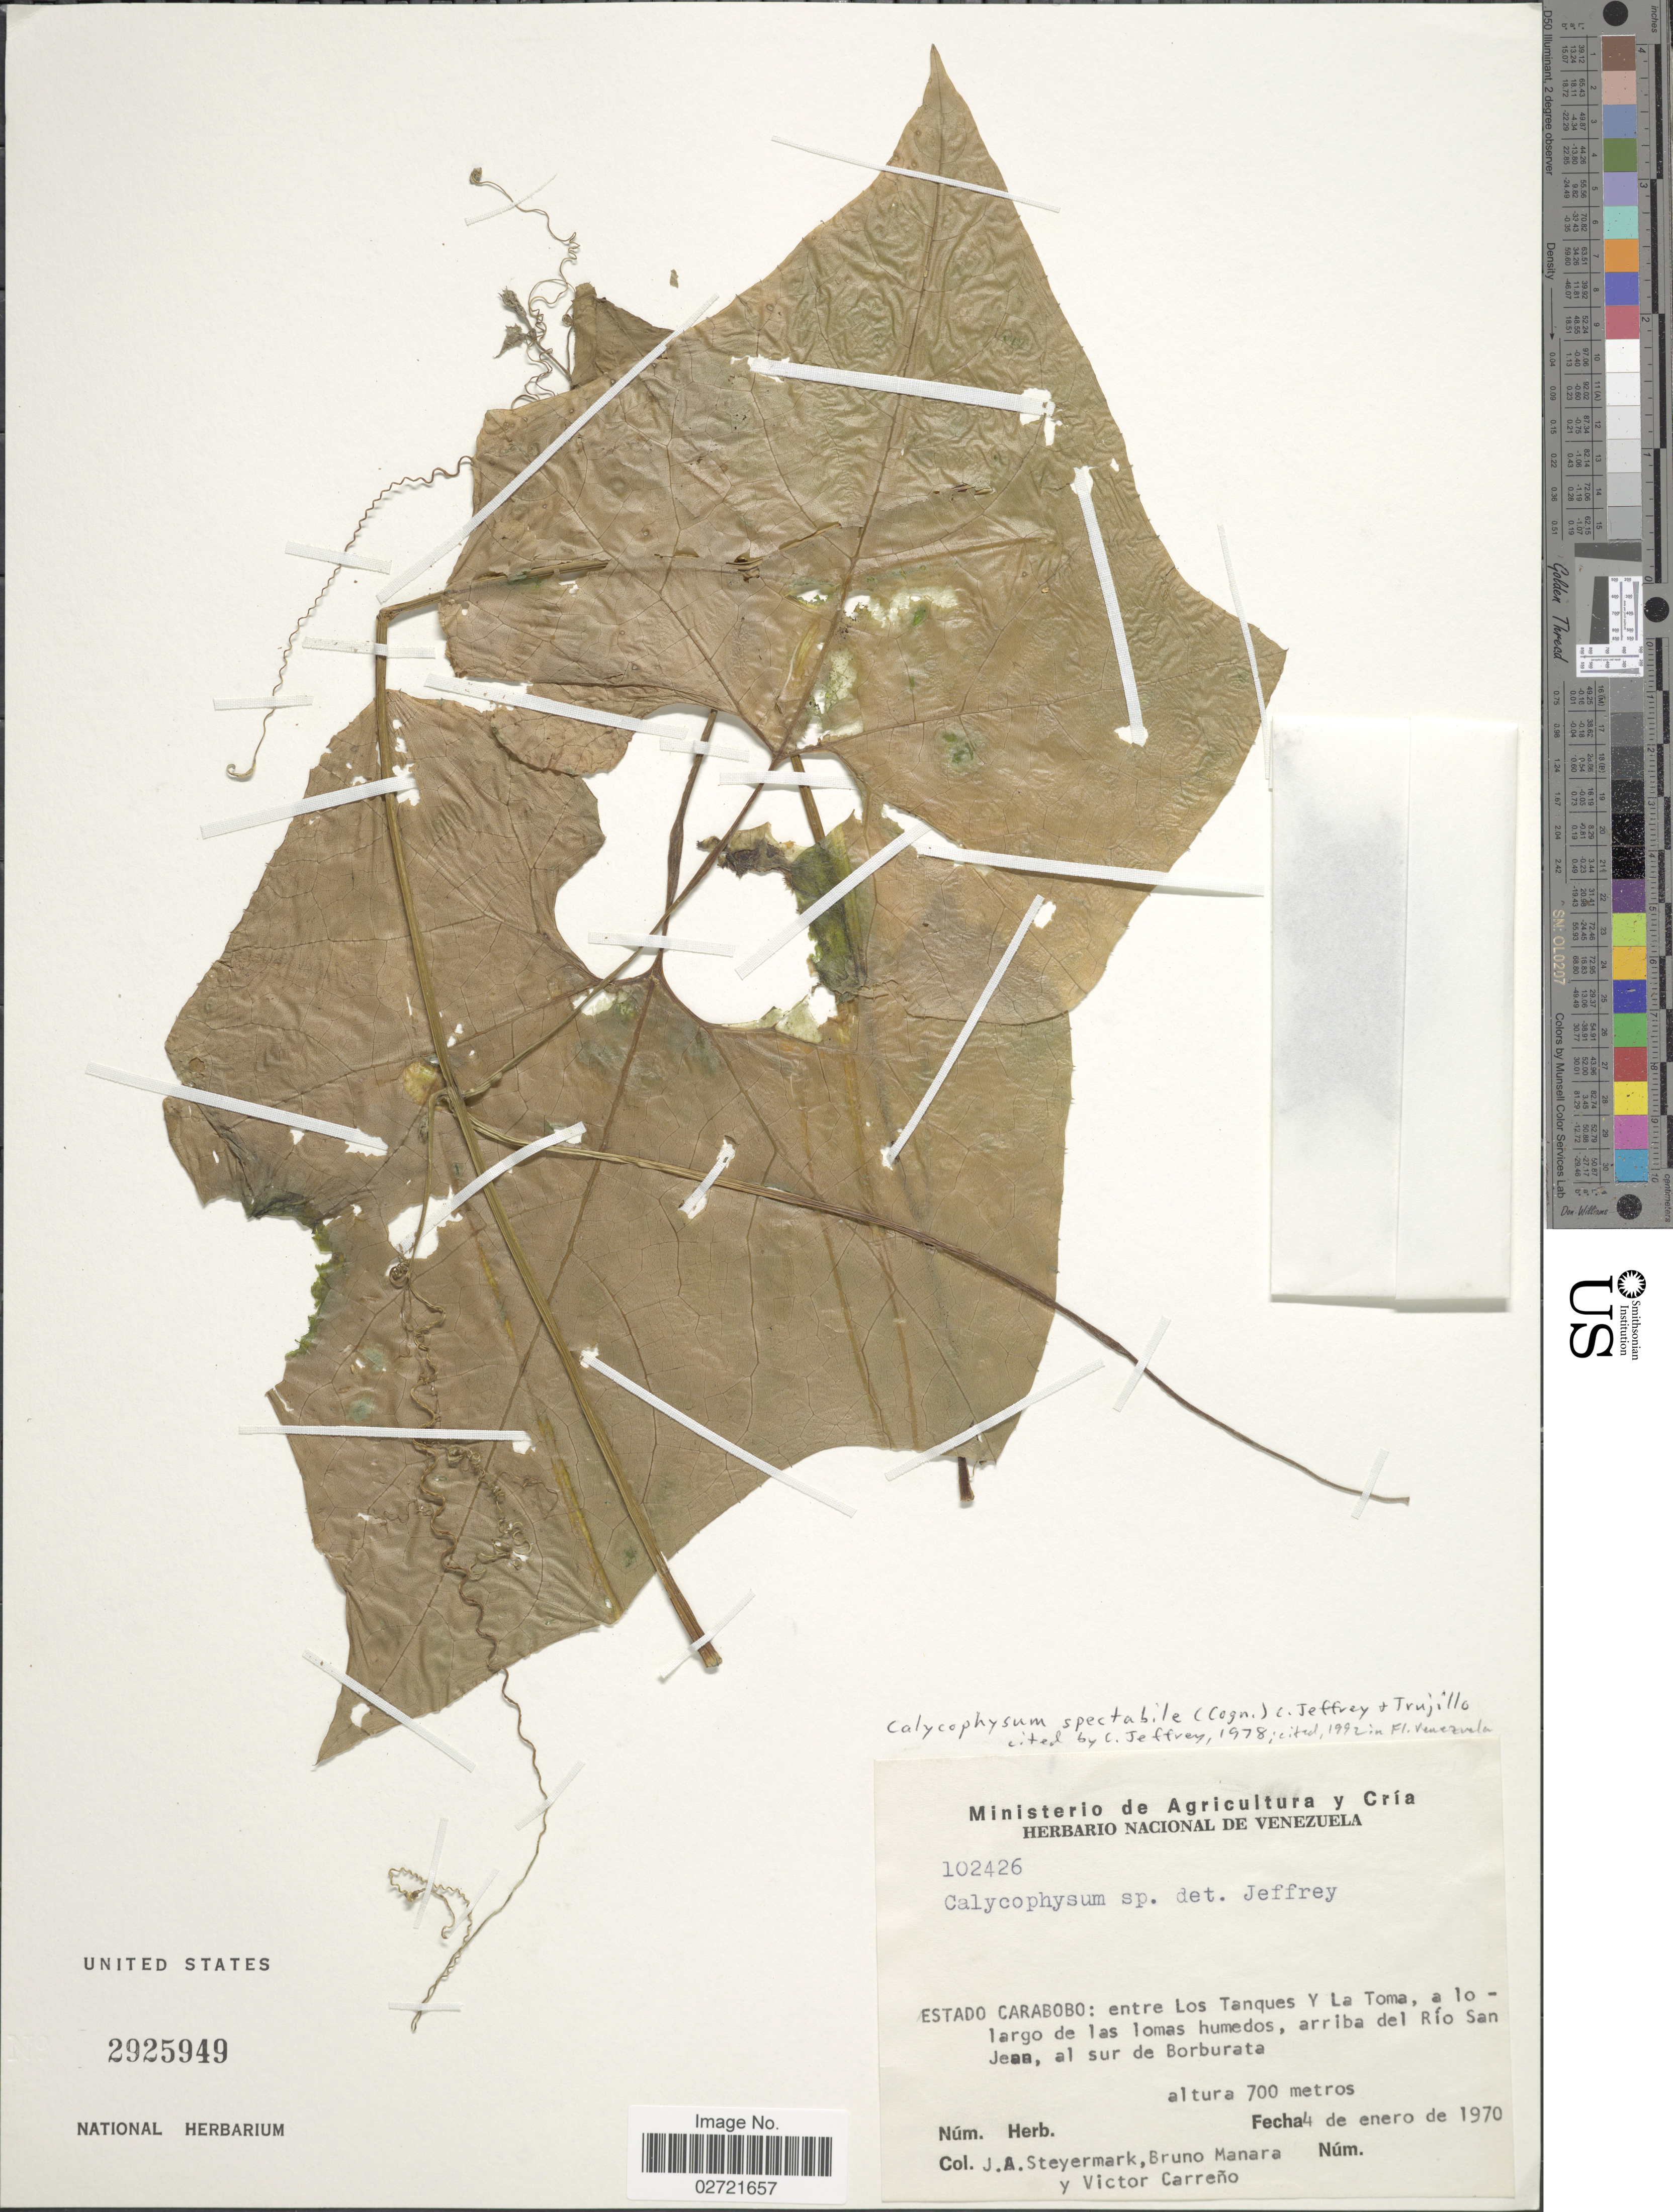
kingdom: Plantae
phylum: Tracheophyta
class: Magnoliopsida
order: Cucurbitales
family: Cucurbitaceae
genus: Calycophysum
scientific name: Calycophysum spectabile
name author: (Cogn.) C. Jeffrey & Trujillo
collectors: J. Steyermark, B. Manara & V. Carreño E.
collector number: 102426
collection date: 1970-01-04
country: Venezuela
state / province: Carabobo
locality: Estado Carabobo: entre Los Tanques y La Toma, a lo largo de las lomas humedos, arriba del Rio San Jenn, al sur de Borburata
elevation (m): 700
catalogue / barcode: US 2925949